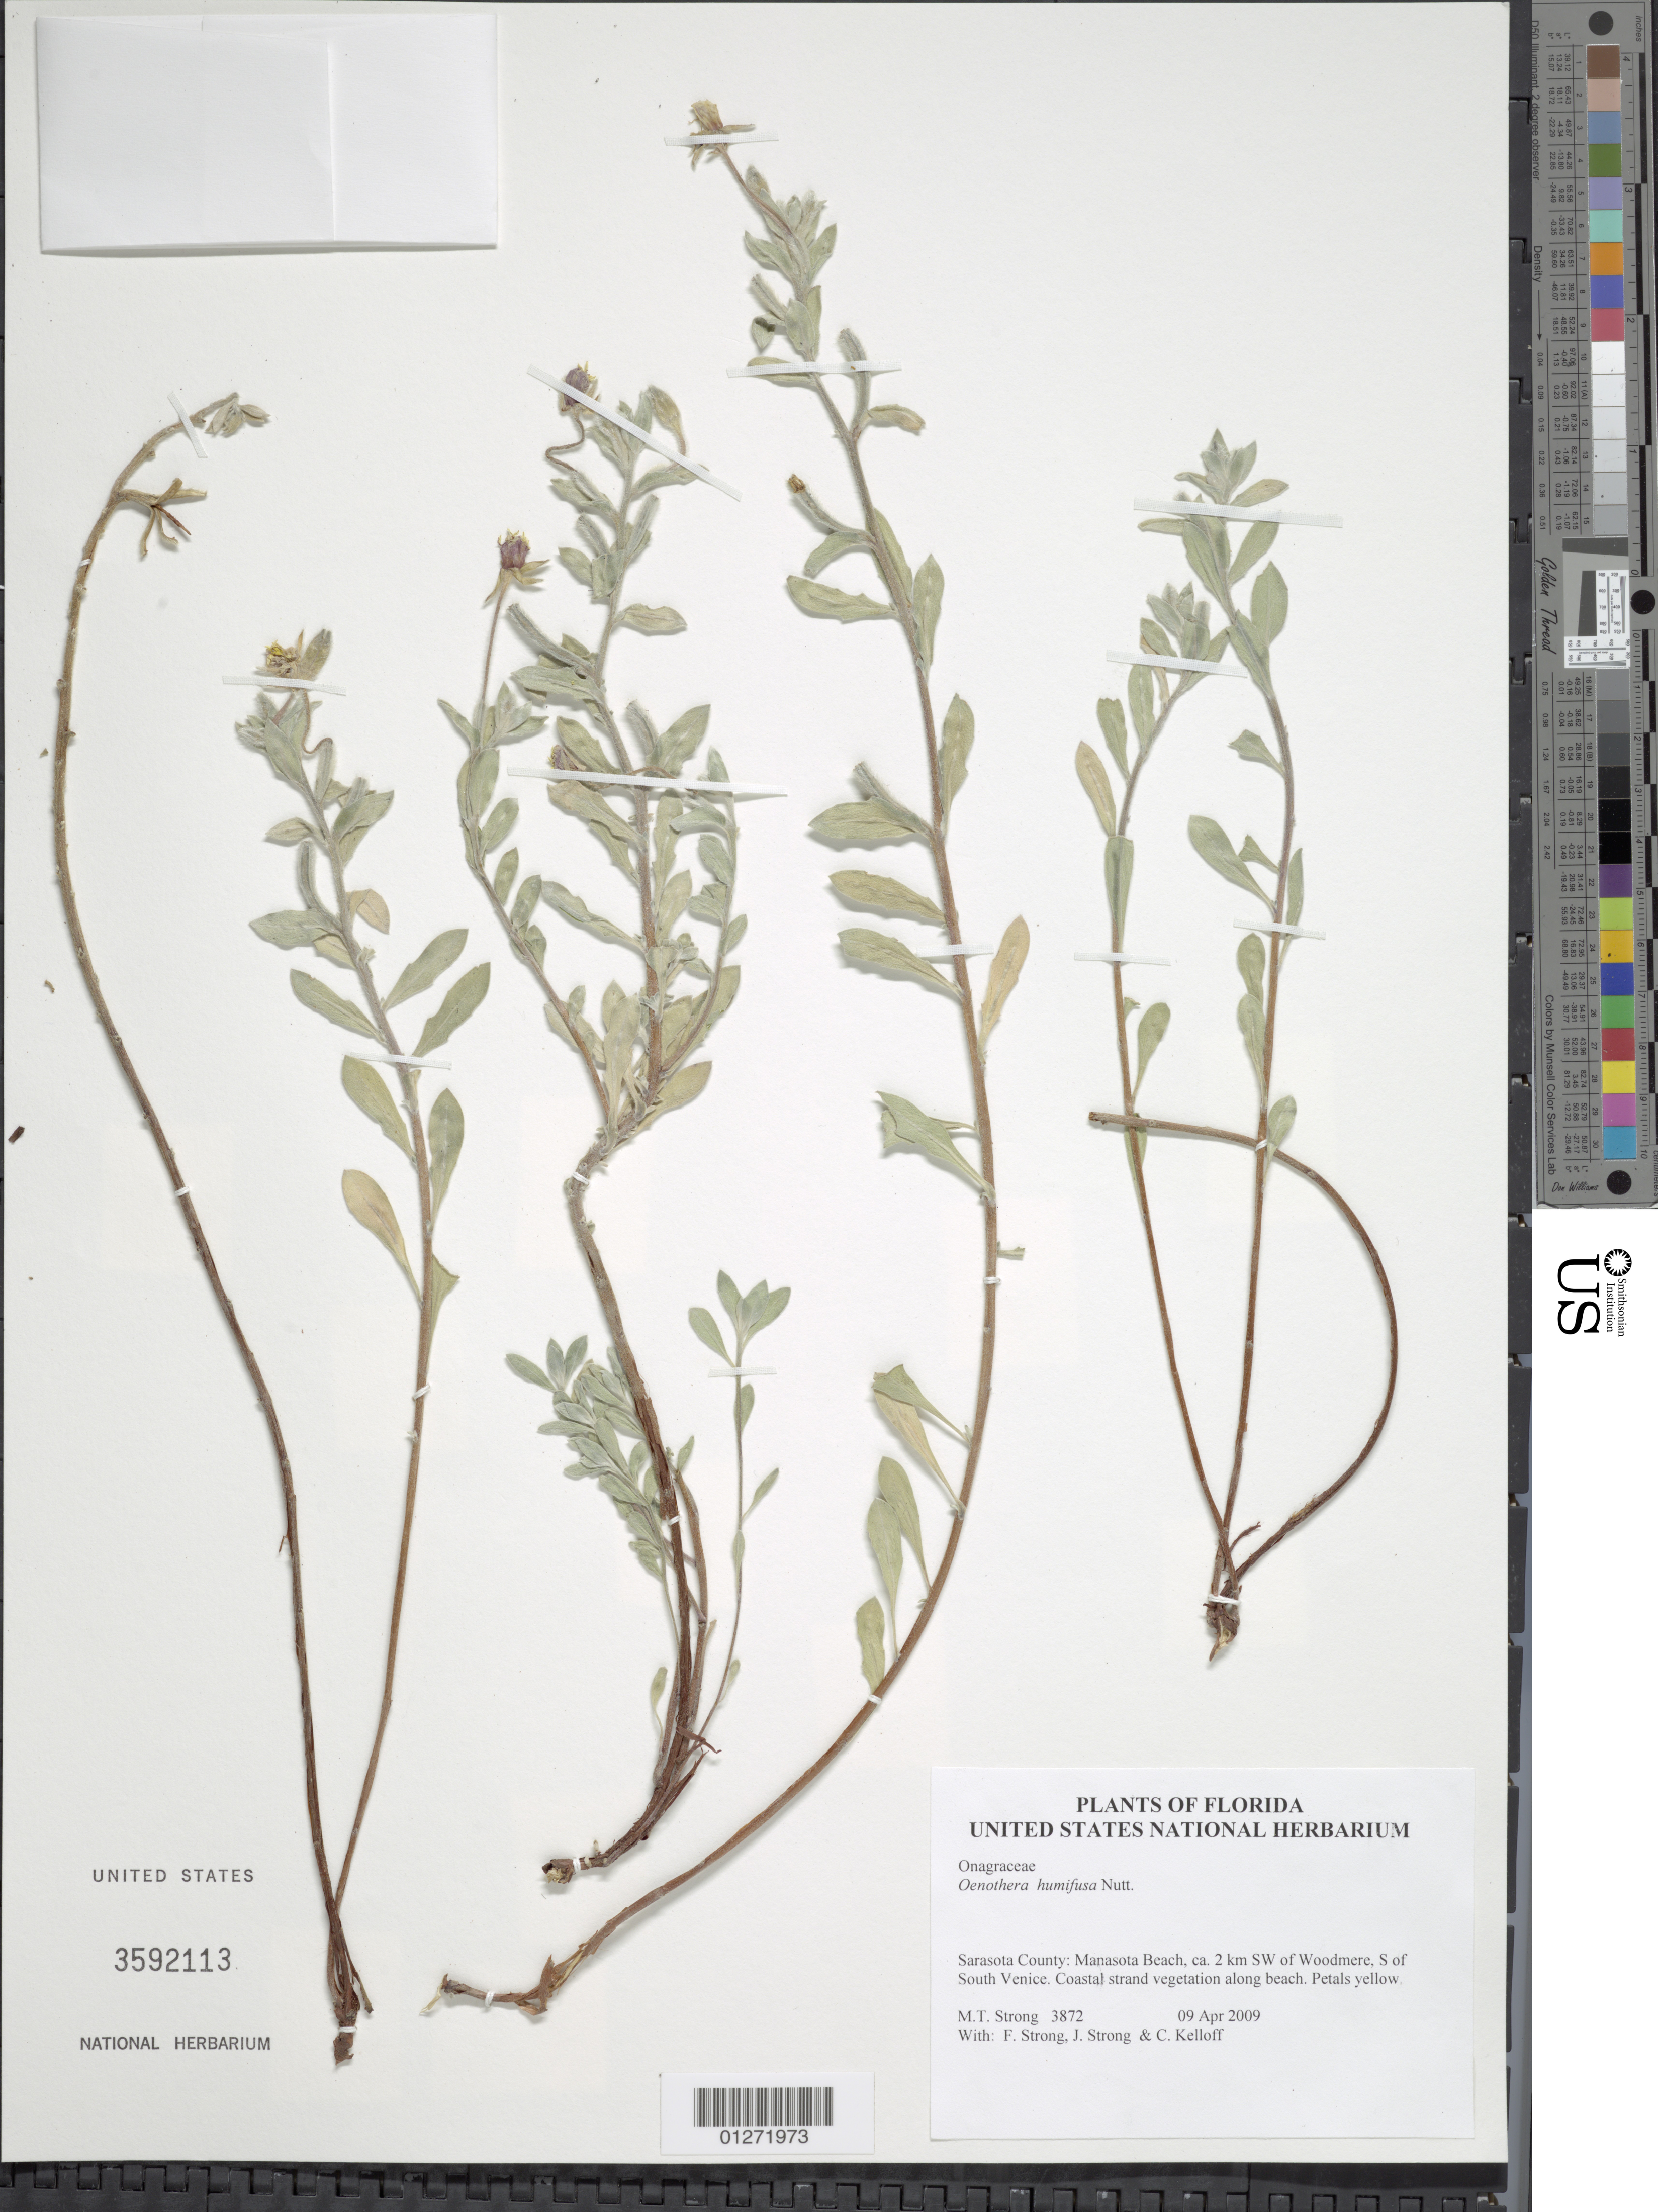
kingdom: Plantae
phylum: Tracheophyta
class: Magnoliopsida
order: Myrtales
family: Onagraceae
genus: Oenothera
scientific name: Oenothera humifusa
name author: Nutt.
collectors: M. T. Strong, J. L. Strong & C. L. Kelloff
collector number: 3872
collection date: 2009-04-09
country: United States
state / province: Florida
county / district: Sarasota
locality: Manasota Beach, ca. 2 km SW of Woodmere, S. of South Venice.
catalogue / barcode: US 3592113